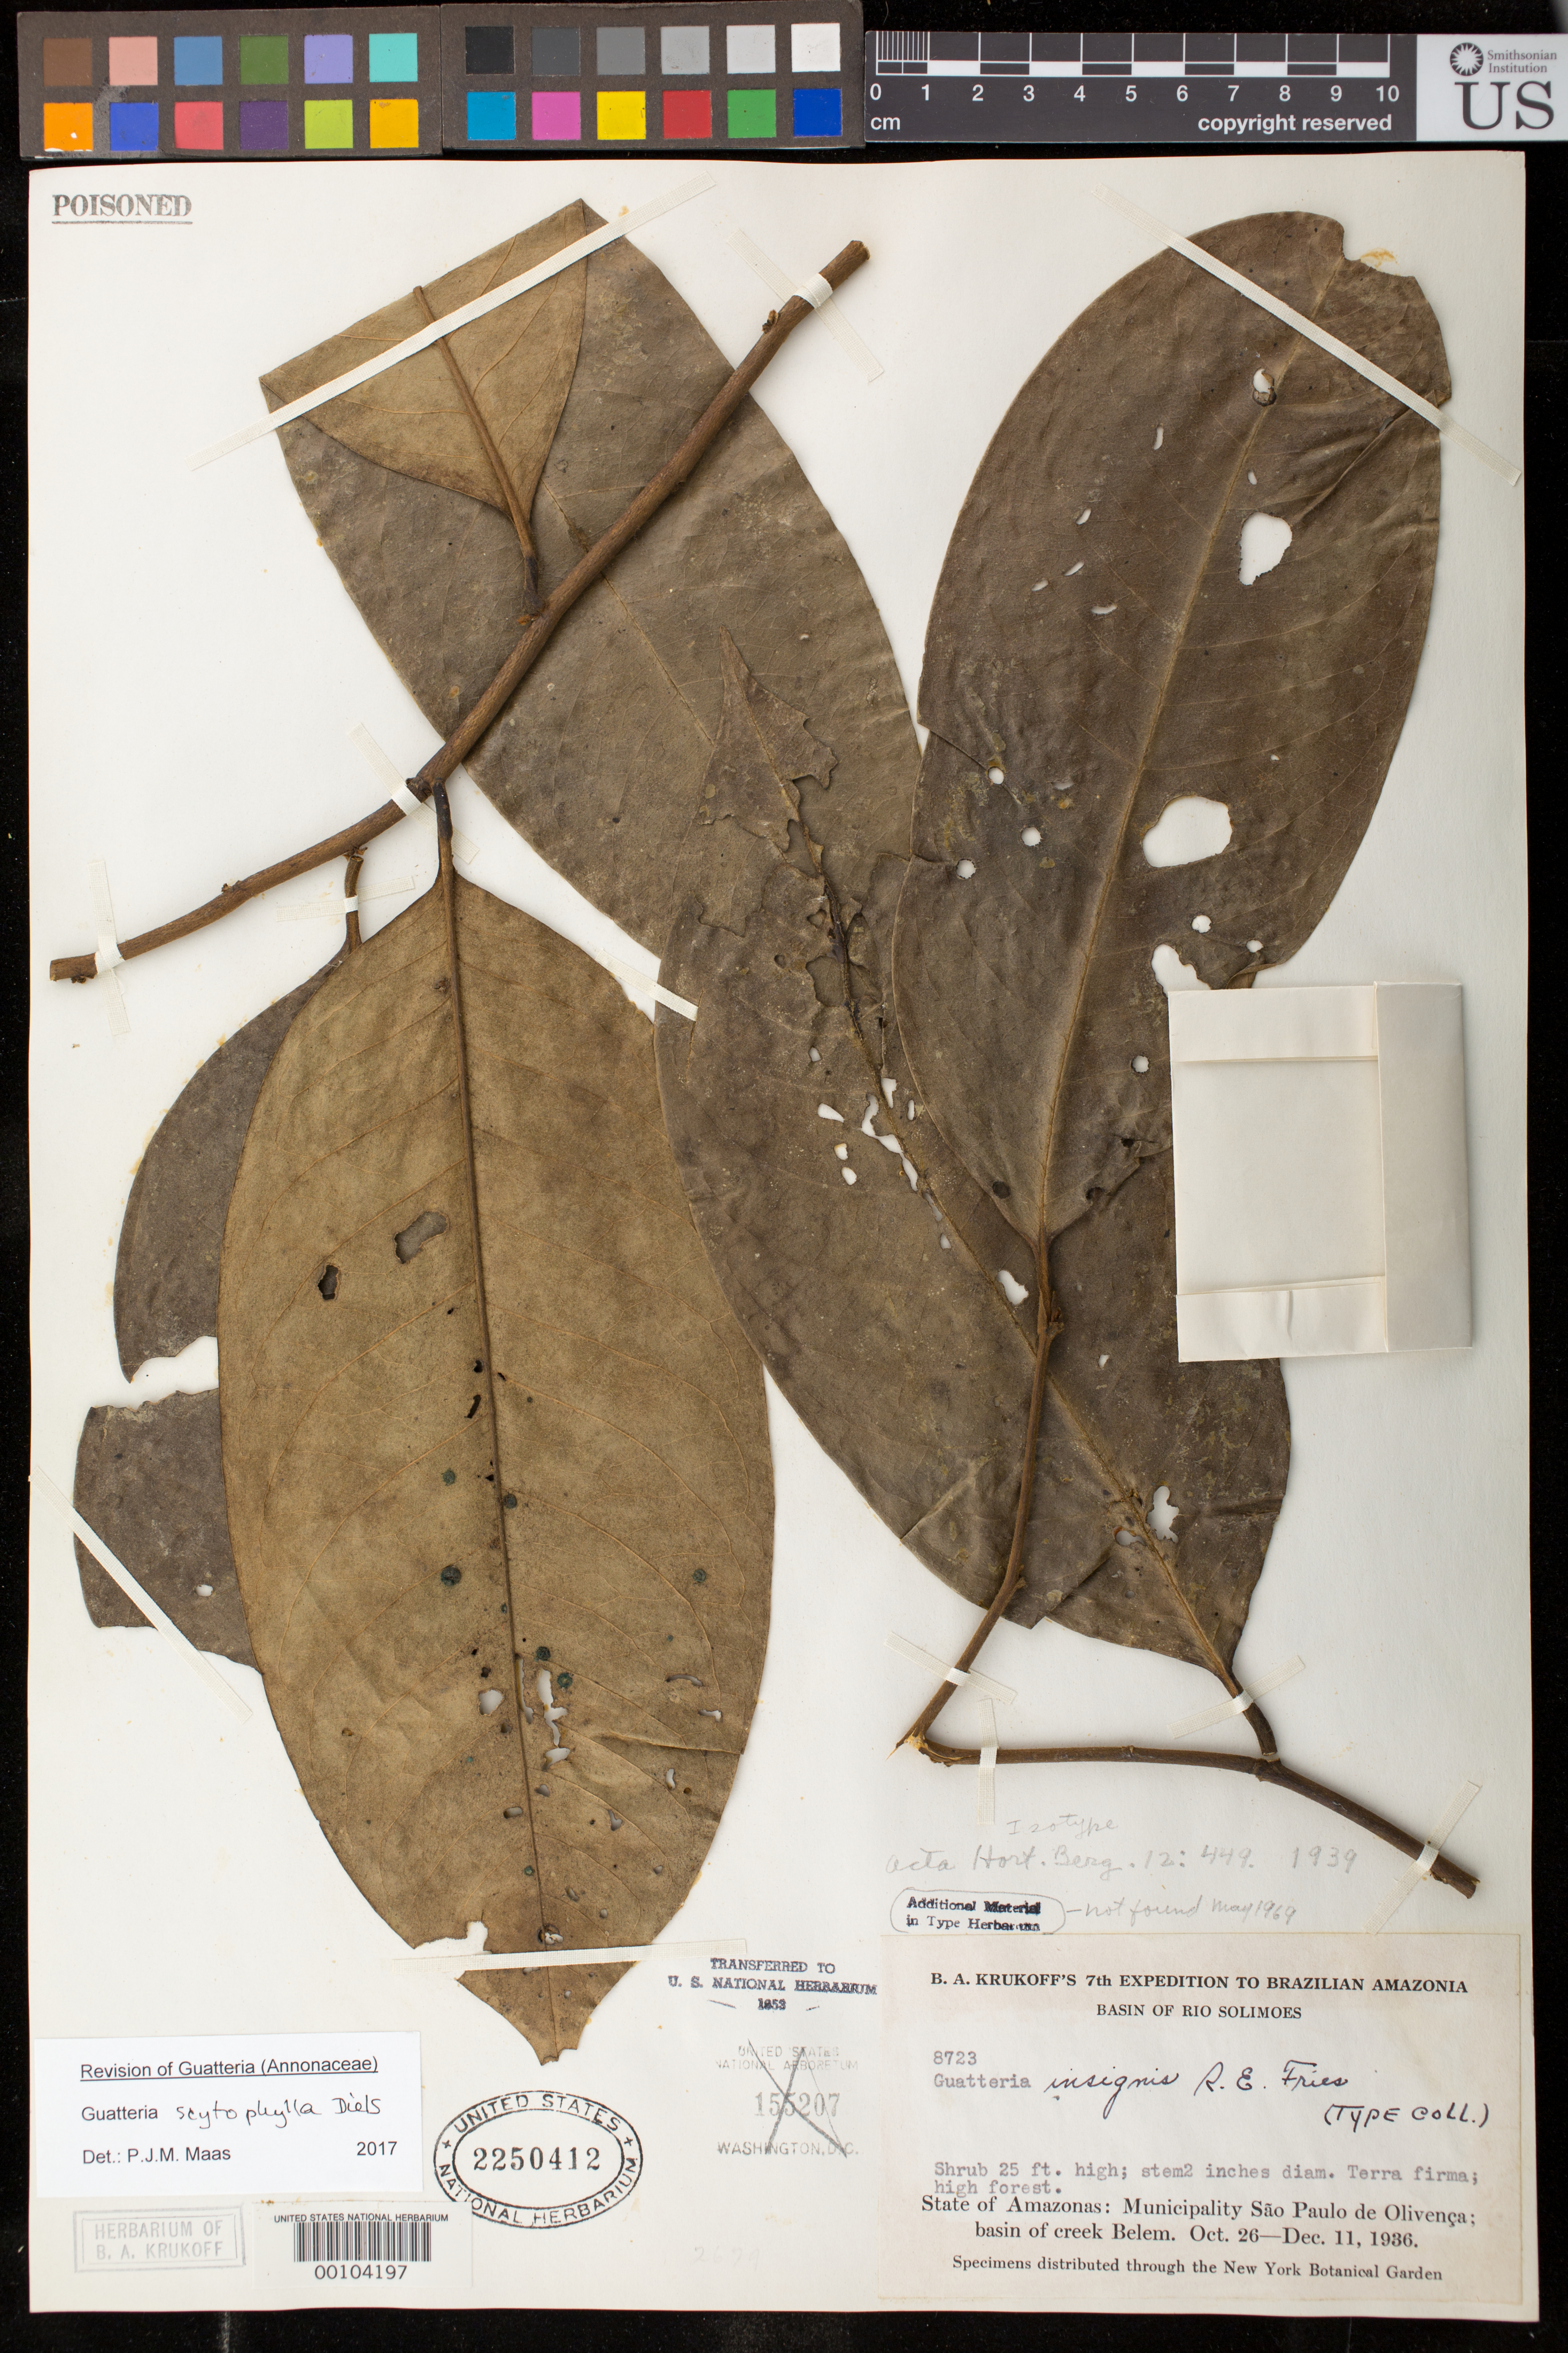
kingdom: Plantae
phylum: Tracheophyta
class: Magnoliopsida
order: Magnoliales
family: Annonaceae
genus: Guatteria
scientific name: Guatteria insignis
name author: R.E. Fr.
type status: Isotype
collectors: B. A. Krukoff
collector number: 8723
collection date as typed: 26 Oct 1936 to 11 Dec 1936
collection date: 1936-10-26/1936-12-11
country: Brazil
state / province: Amazonas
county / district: São Paulo de Olivença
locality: Basin of Creek Belem.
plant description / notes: Another duplicate at US? Sheet is stamped "additional material in type herbarium" with later annotation "not found May 1969".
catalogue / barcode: US 2250412